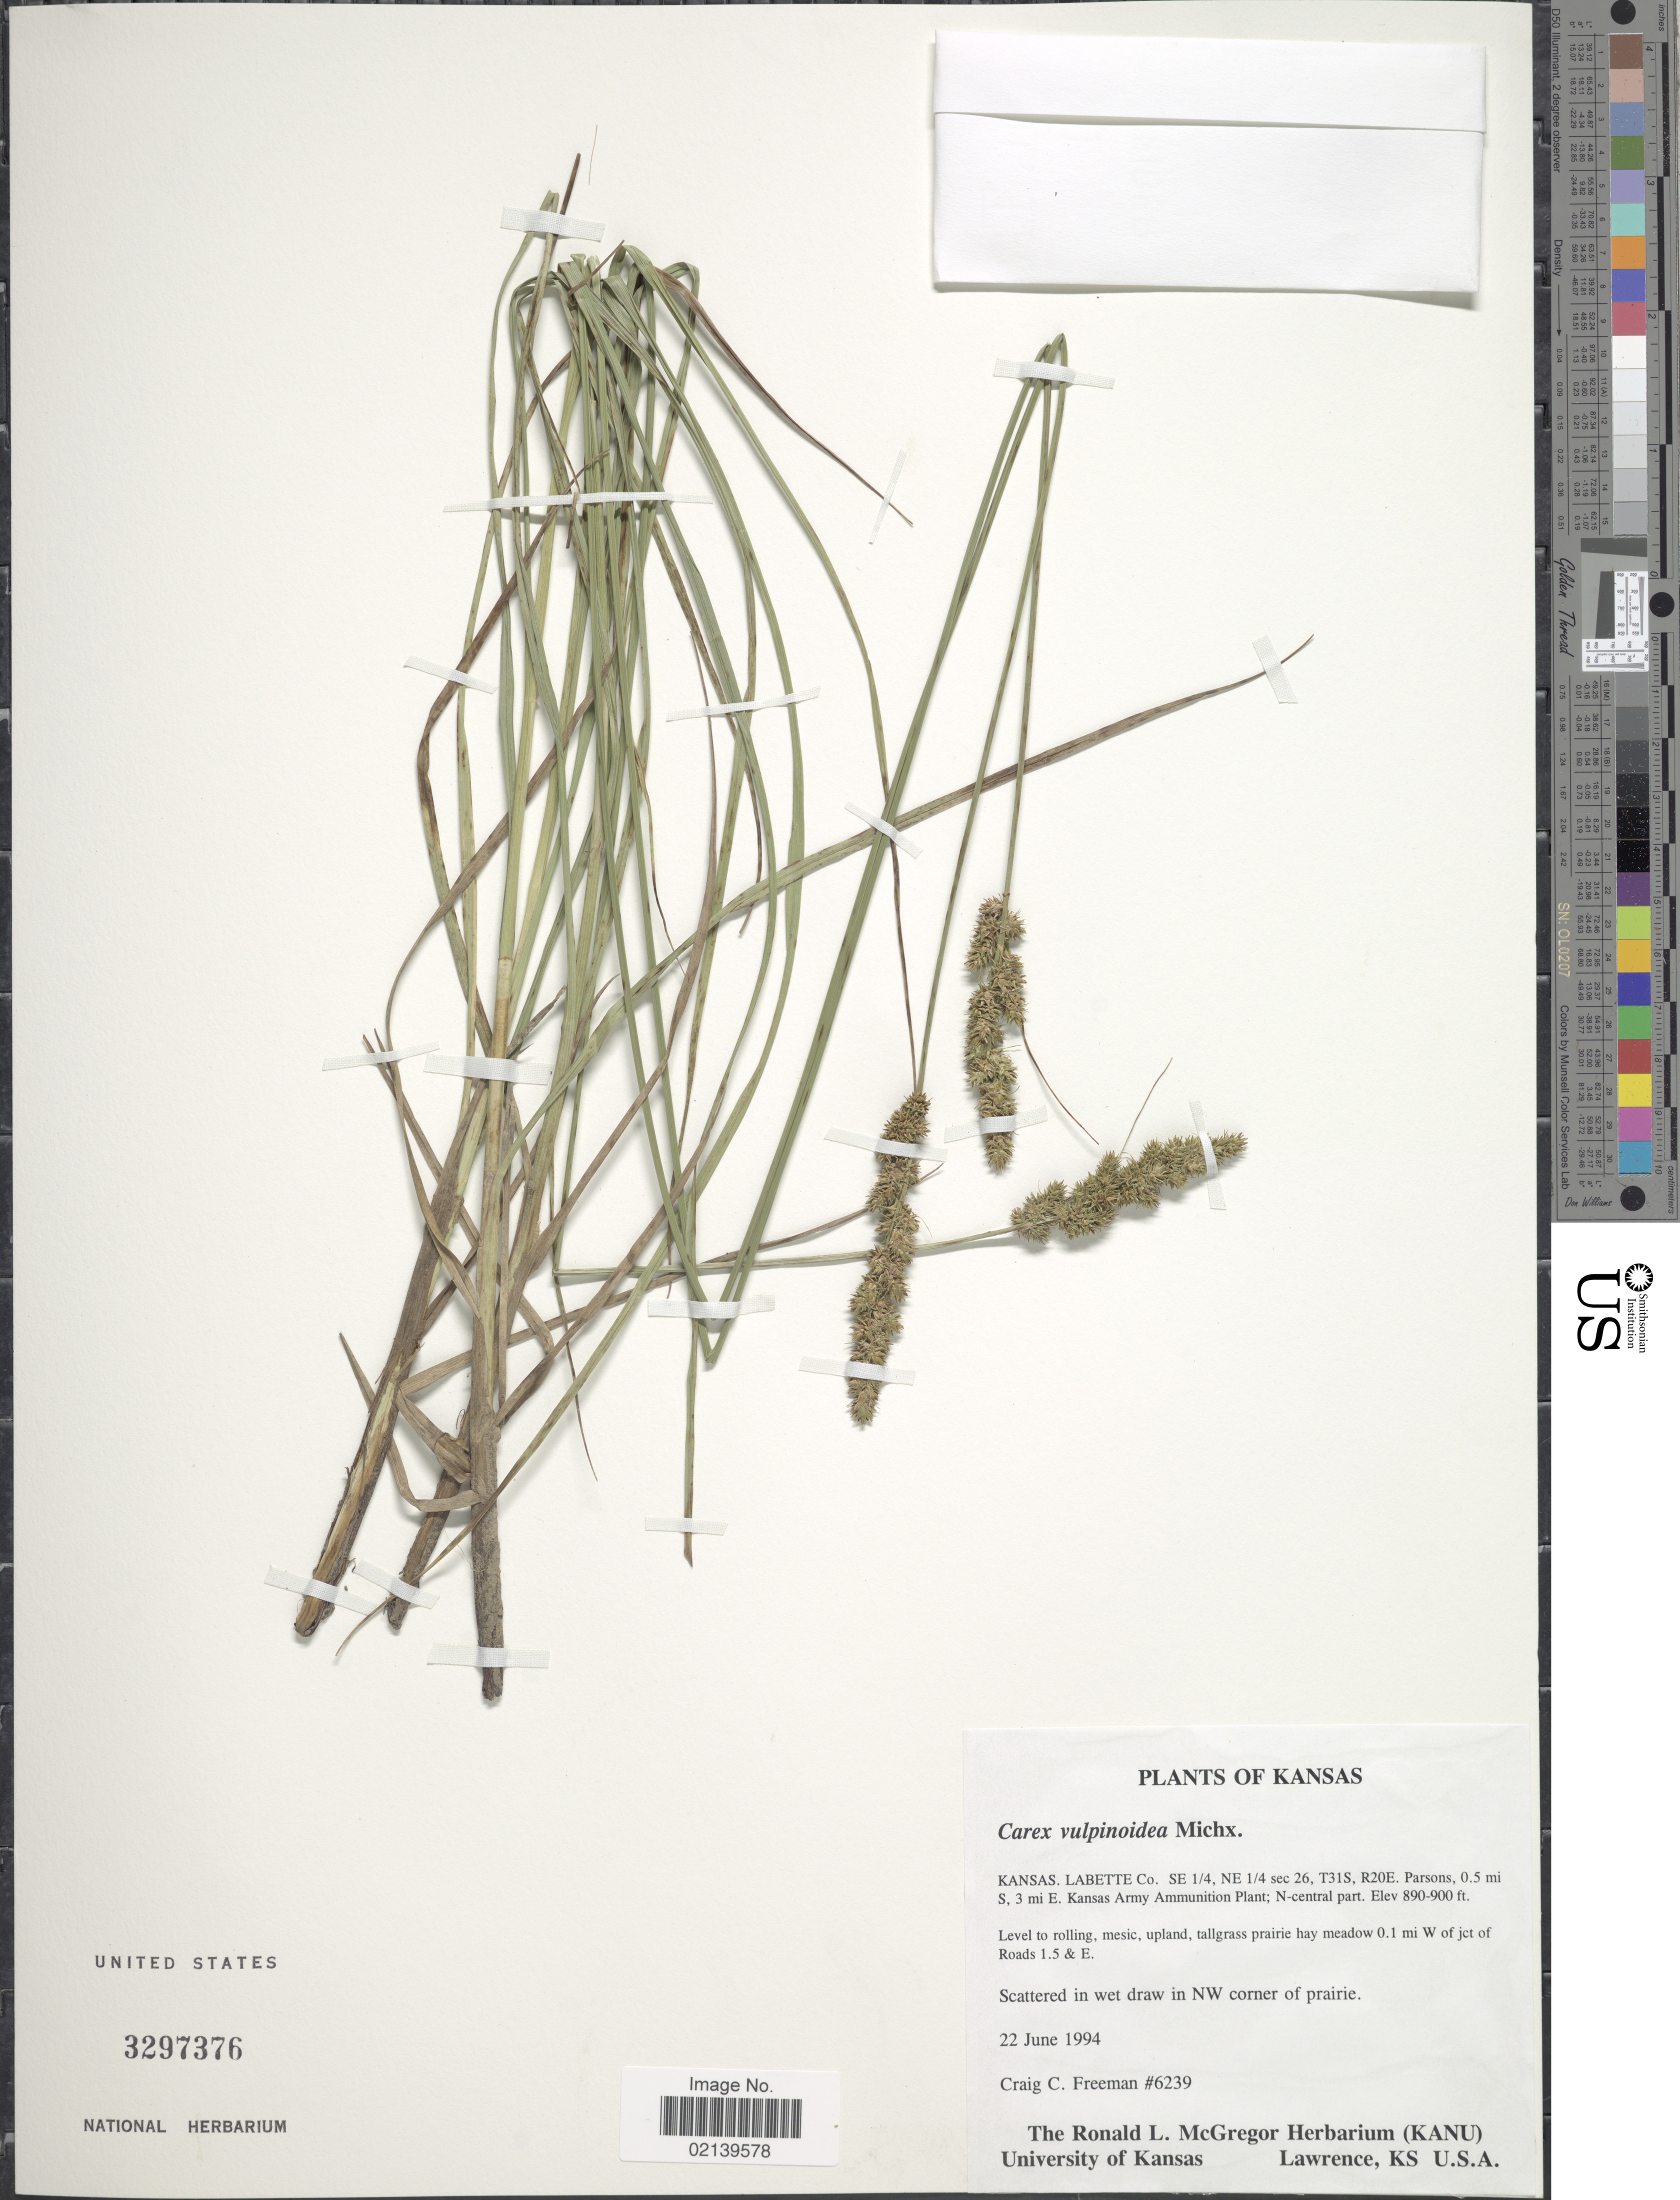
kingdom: Plantae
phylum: Tracheophyta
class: Liliopsida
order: Poales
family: Cyperaceae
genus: Carex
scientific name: Carex vulpinoidea Michx.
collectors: C. C. Freeman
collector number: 6239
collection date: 1994-06-22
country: United States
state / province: Kansas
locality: Labette Co., SE ¼ , NE ¼ sec 26, T31S, R20E. Parsons, 0.5 mi S, 3 mi. E Kansas Amry Ammunition Plant, N-Central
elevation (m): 271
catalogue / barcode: US 3297376